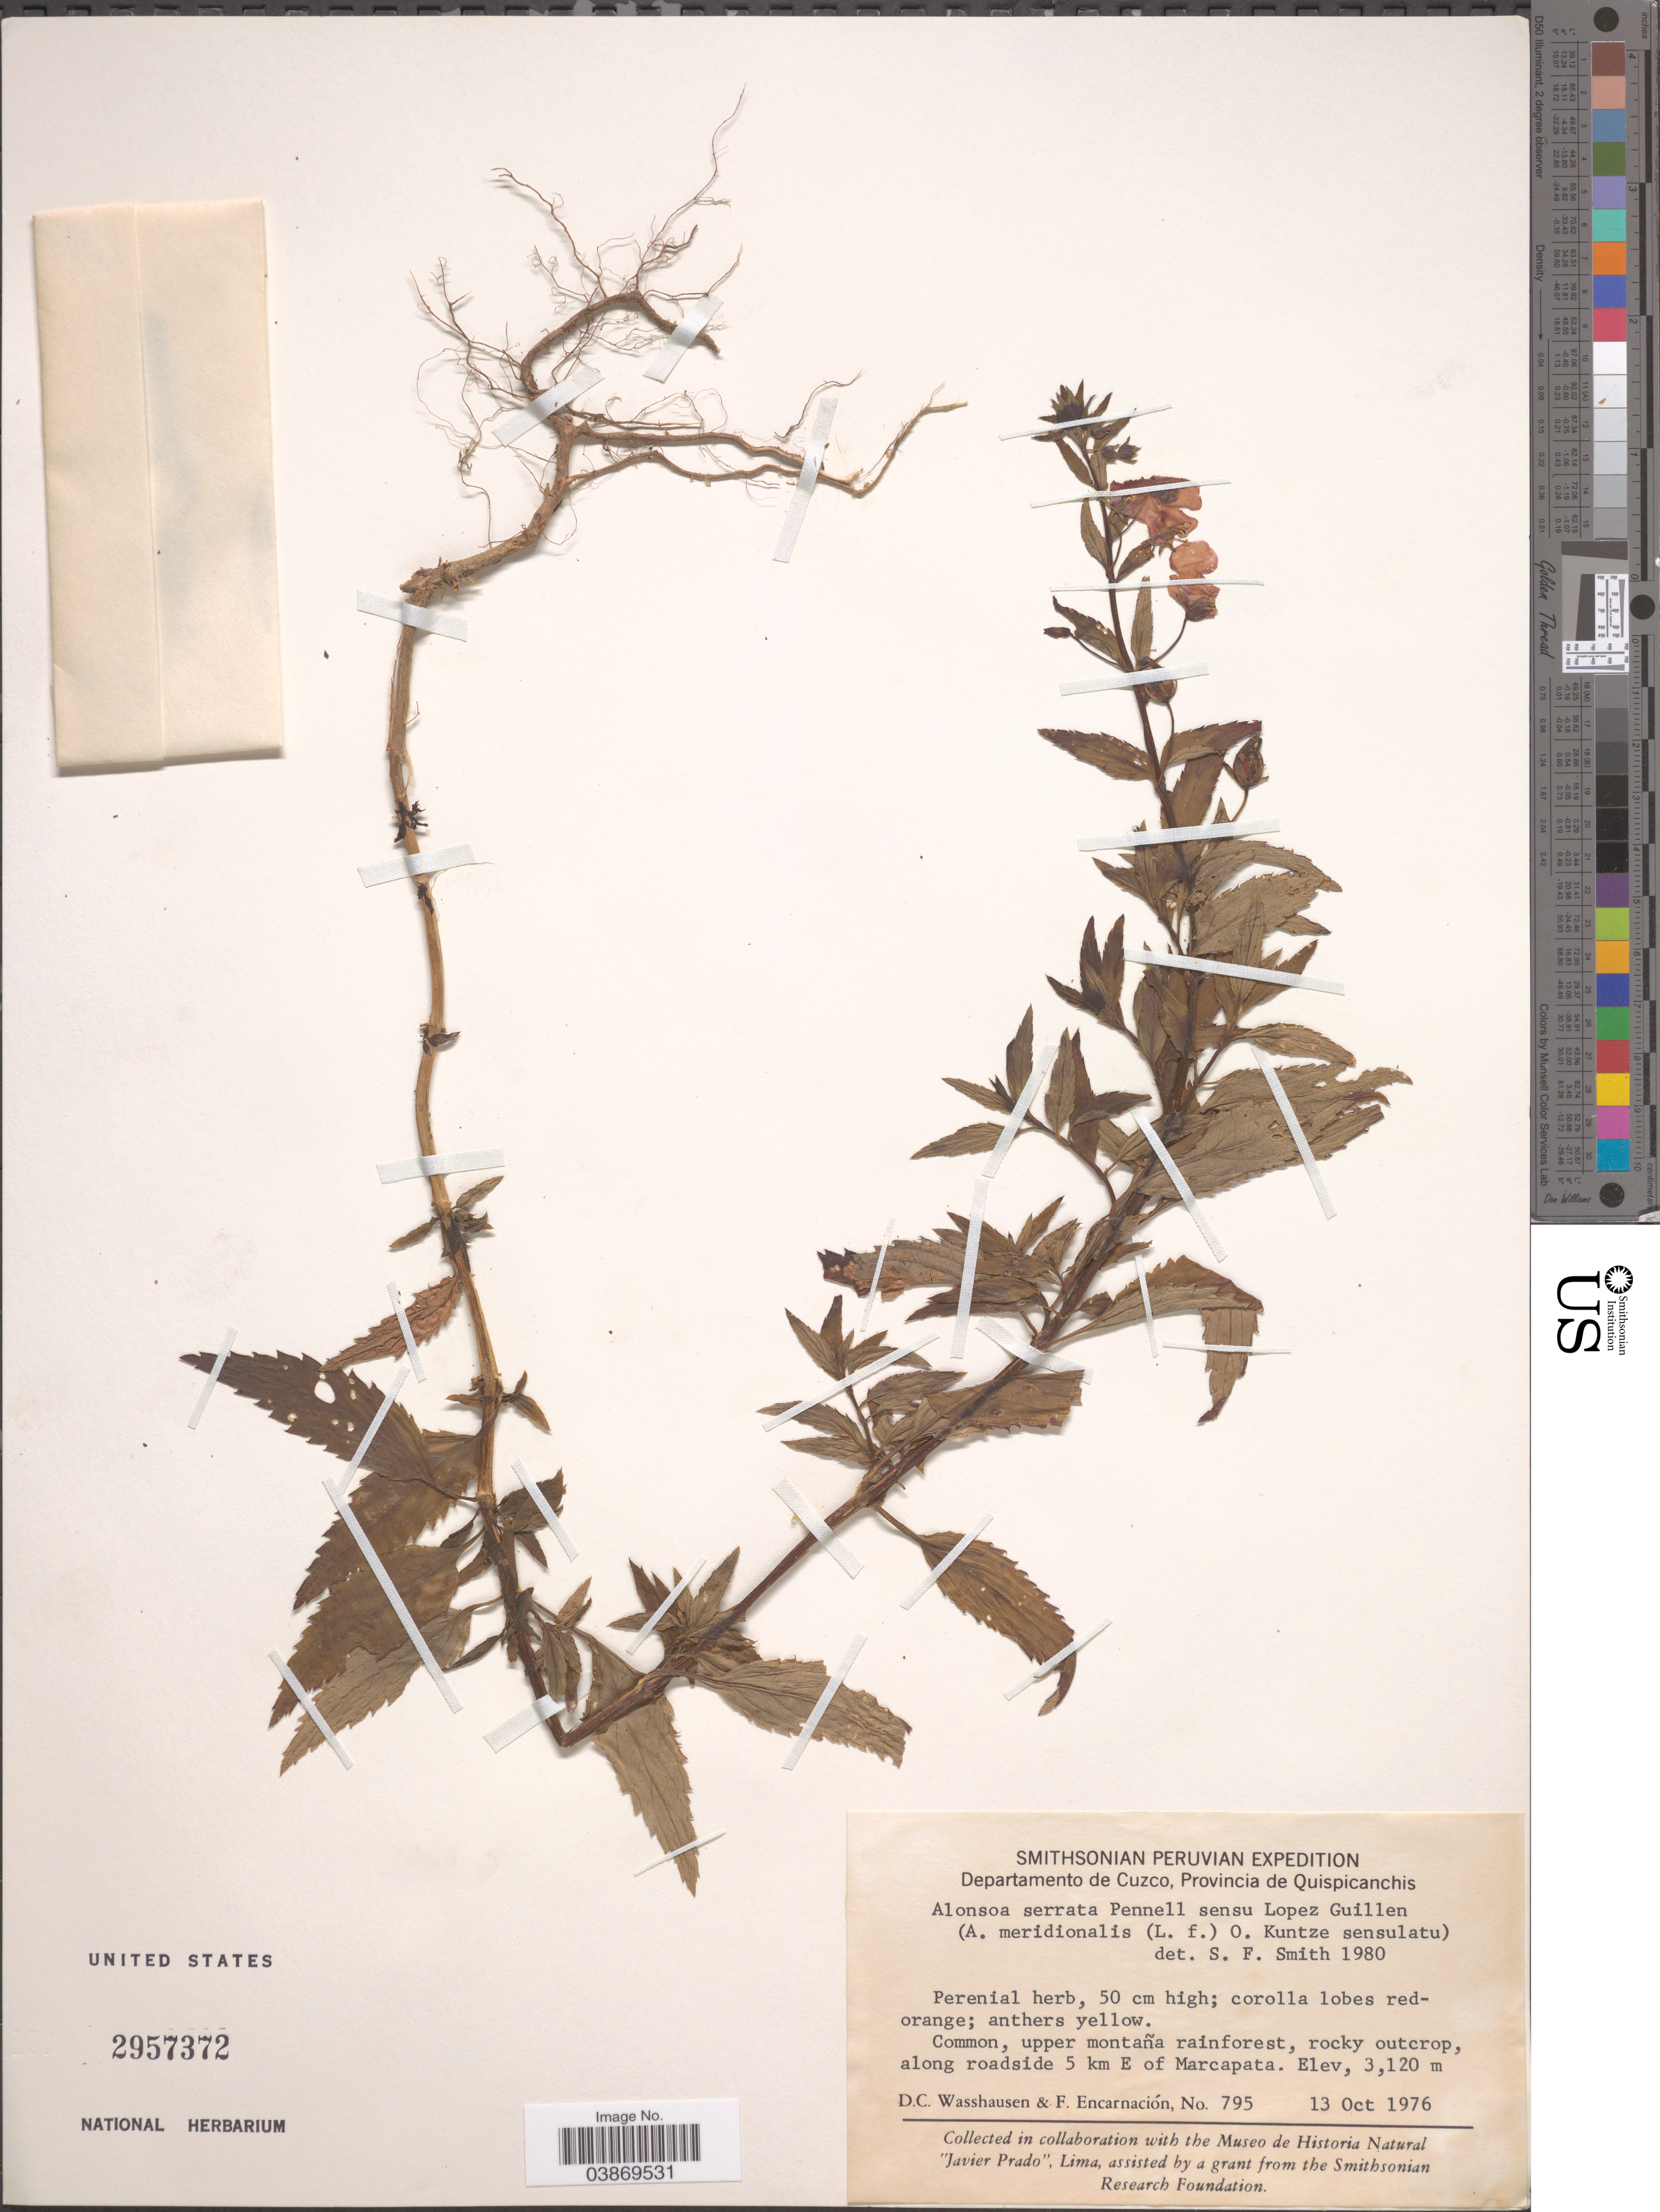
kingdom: Plantae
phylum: Tracheophyta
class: Magnoliopsida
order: Lamiales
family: Scrophulariaceae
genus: Alonsoa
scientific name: Alonsoa meridionalis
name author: (L. f.) Kuntze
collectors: D. C. Wasshausen & F. Encarnación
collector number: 795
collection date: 1976-10-13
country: Peru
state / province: Cusco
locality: Departamento de Cuzco, Provincia de Quispicanchis. Upper montaña rainforest, rocky outcrop, along roadside 5 km E of Marcapata.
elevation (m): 3120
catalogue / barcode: US 2957372